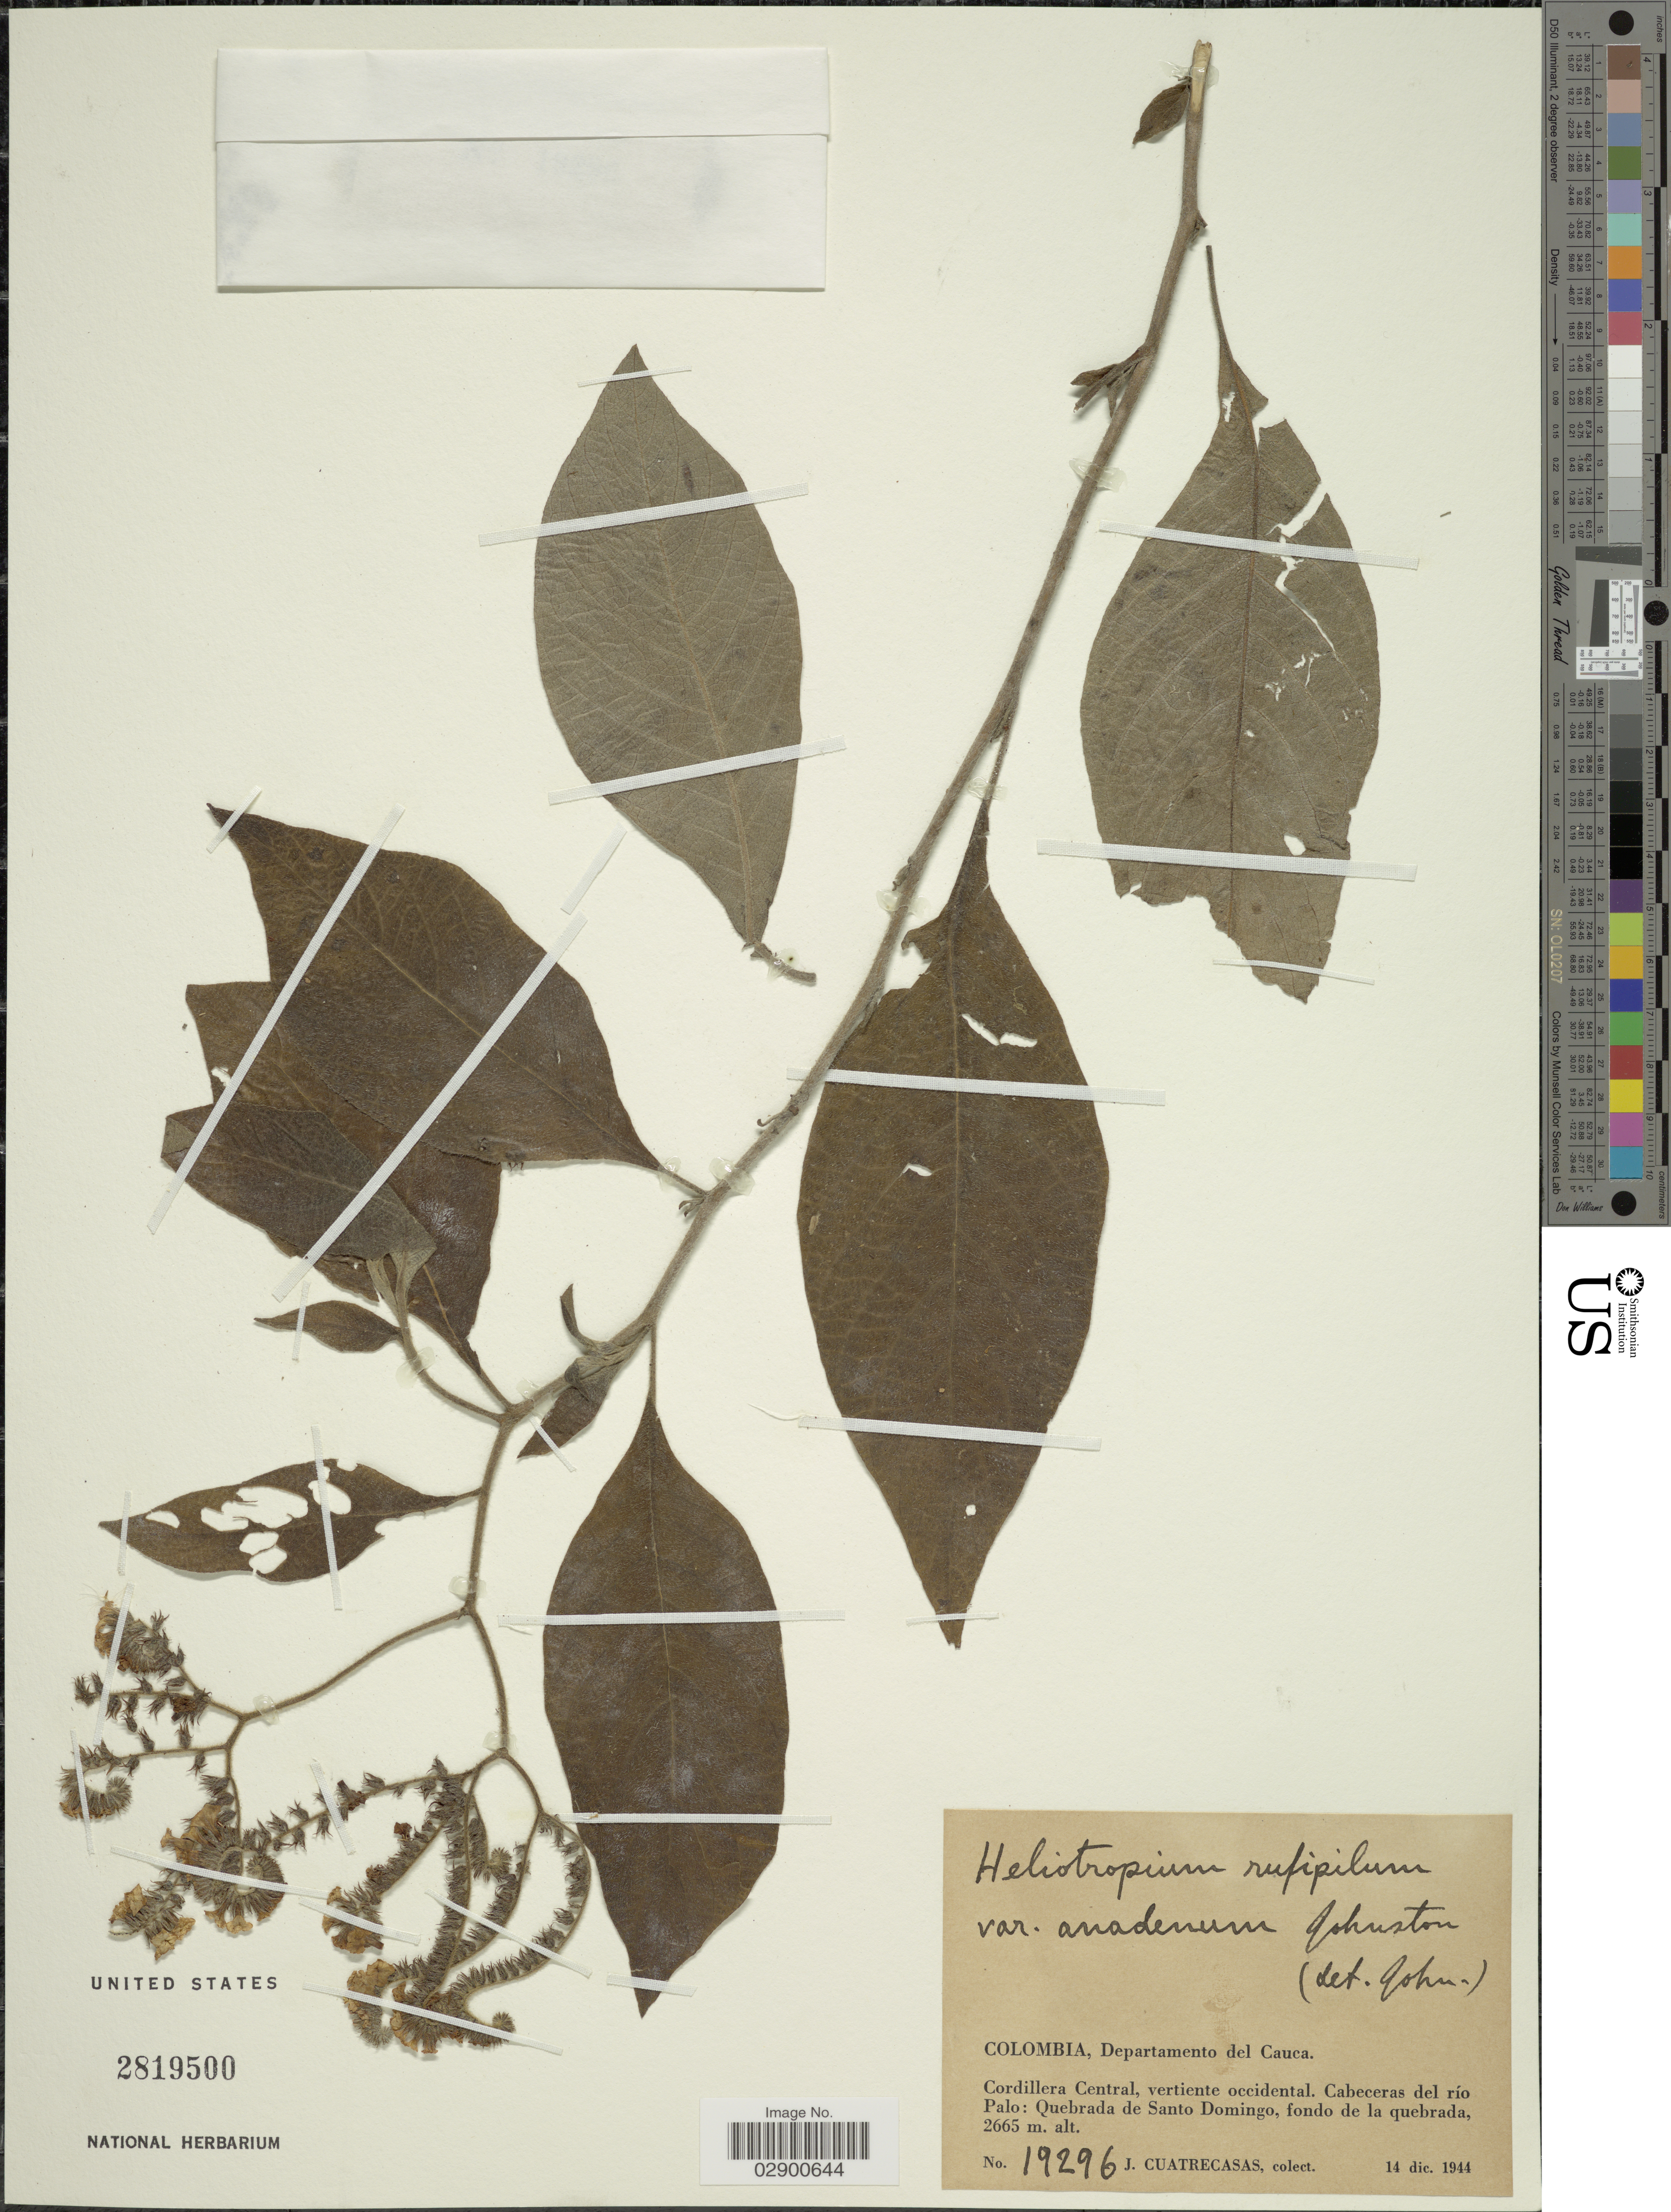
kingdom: Plantae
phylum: Tracheophyta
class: Magnoliopsida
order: Boraginales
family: Heliotropiaceae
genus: Heliotropium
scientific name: Heliotropium rufipilum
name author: (Benth.) I.M. Johnst.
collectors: J. Cuatrecasas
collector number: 19296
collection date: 1944-12-14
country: Colombia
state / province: Cauca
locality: Departamento del Cauca. Cordilera Central, vertiente occidental. Cabeceras del río Palo: Quebrada de Santo Domingo.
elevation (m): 2665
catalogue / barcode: US 2819500